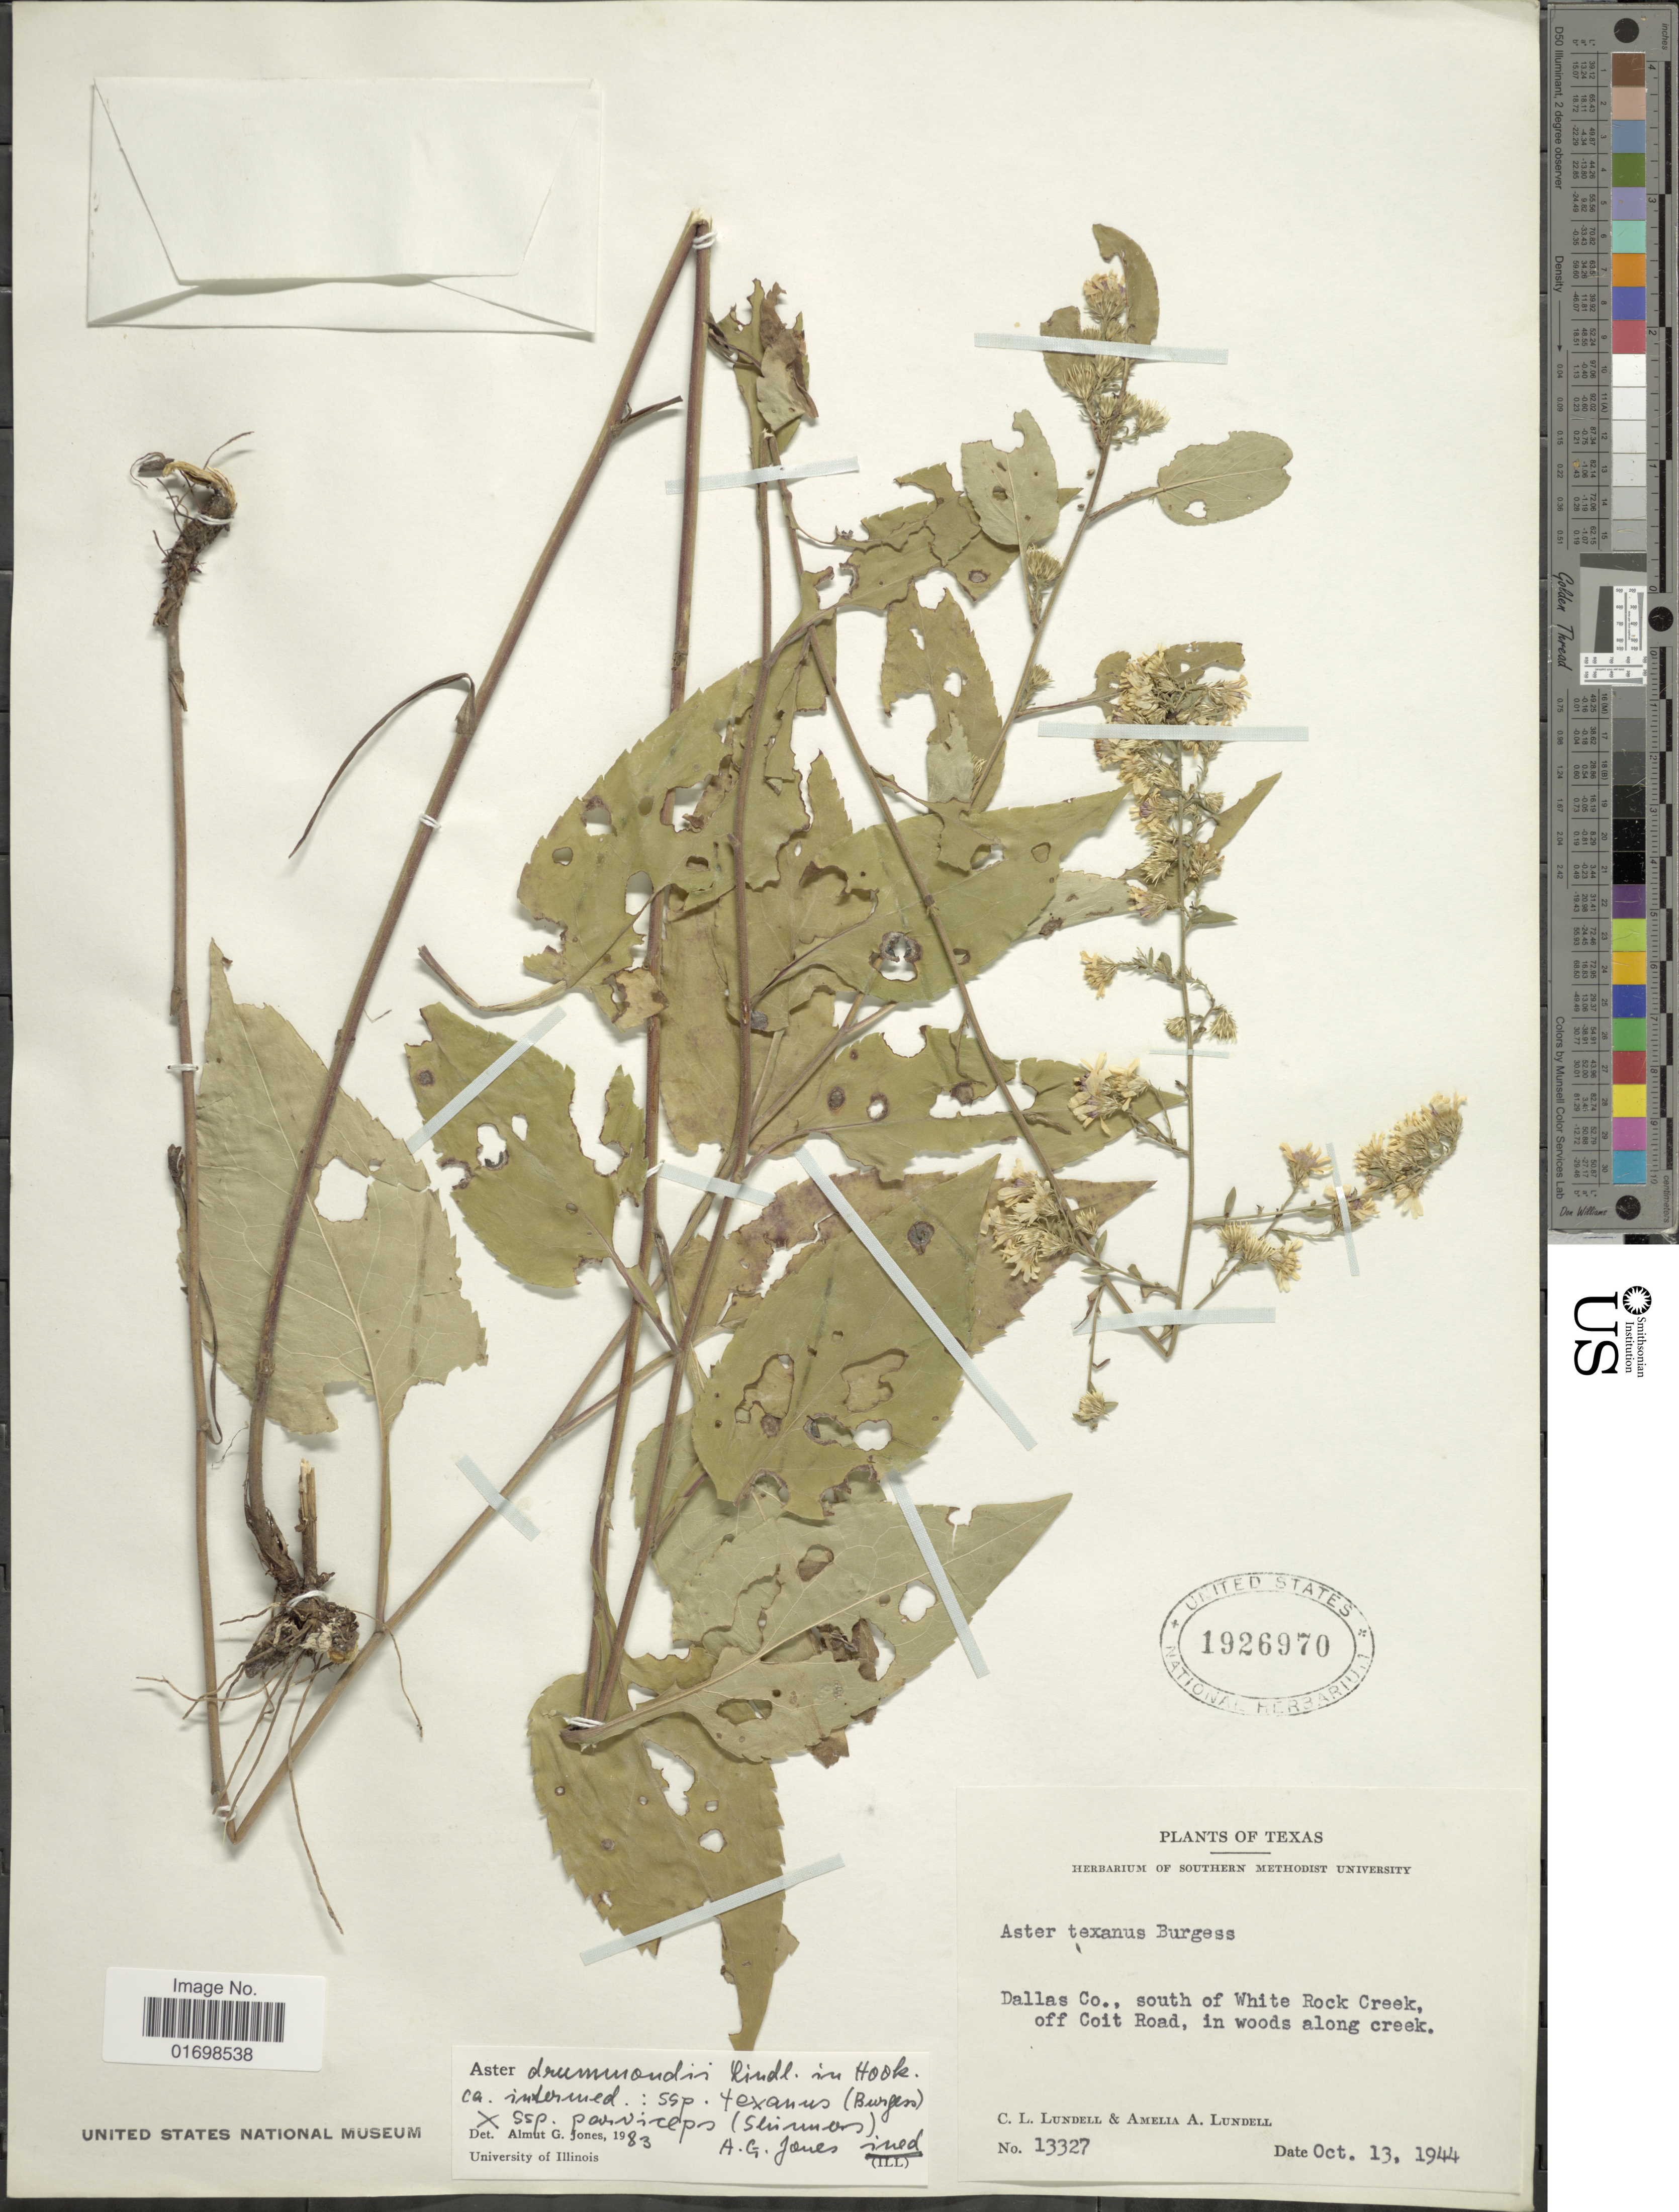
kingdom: Plantae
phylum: Tracheophyta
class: Magnoliopsida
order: Asterales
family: Asteraceae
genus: Symphyotrichum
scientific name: Symphyotrichum drummondii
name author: (Lindl.) G.L. Nesom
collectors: C. L. Lundell & A. A. Lundell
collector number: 13327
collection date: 1944-10-13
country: United States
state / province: Texas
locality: Texas, Dallas Co., south of White Rock Creek. off Coit Road, in woods along creek.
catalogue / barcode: US 1926970